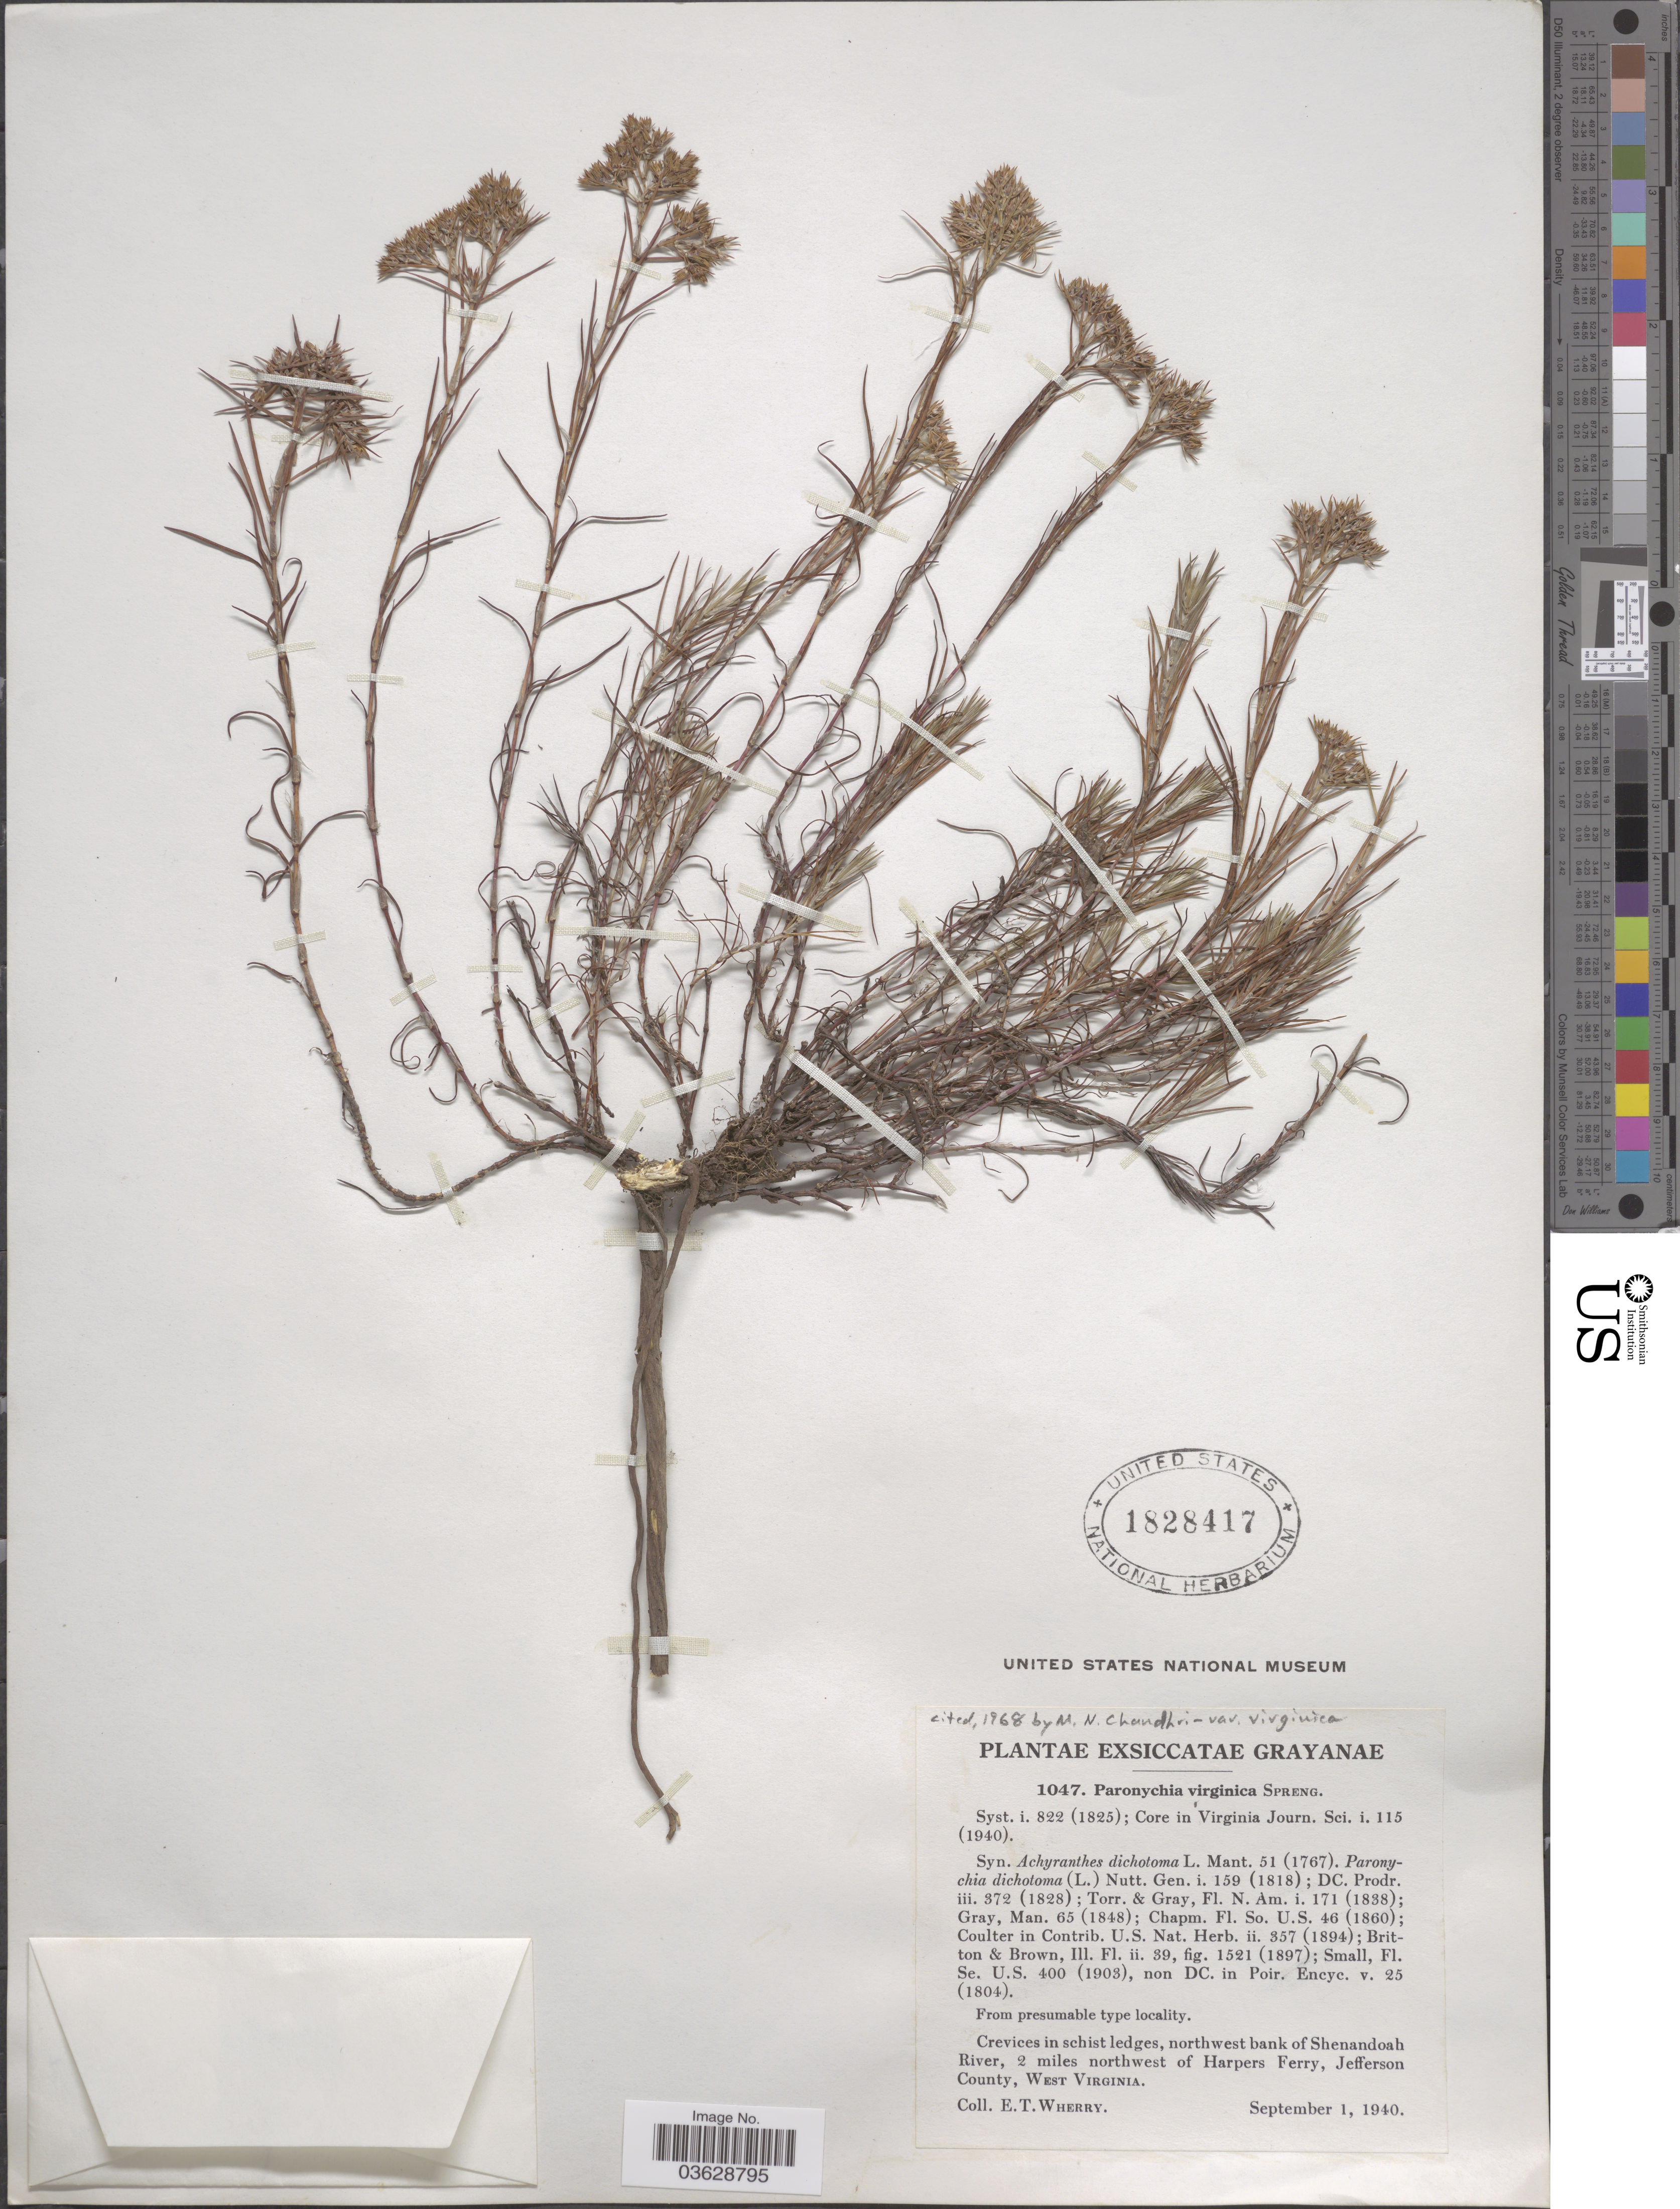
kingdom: Plantae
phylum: Tracheophyta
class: Magnoliopsida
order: Caryophyllales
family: Caryophyllaceae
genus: Paronychia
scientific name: Paronychia virginica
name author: Spreng.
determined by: Strong, Mark T., (BOT), Smithsonian Institution - National Museum of Natural History (UNITED STATES)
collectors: E. T. Wherry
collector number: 1047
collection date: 1940-09-01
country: United States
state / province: West Virginia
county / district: Jefferson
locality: Northwest bank of Shenandoah River, 2 miles northwest of Harpers Ferry, Jefferson County.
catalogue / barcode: US 1828417